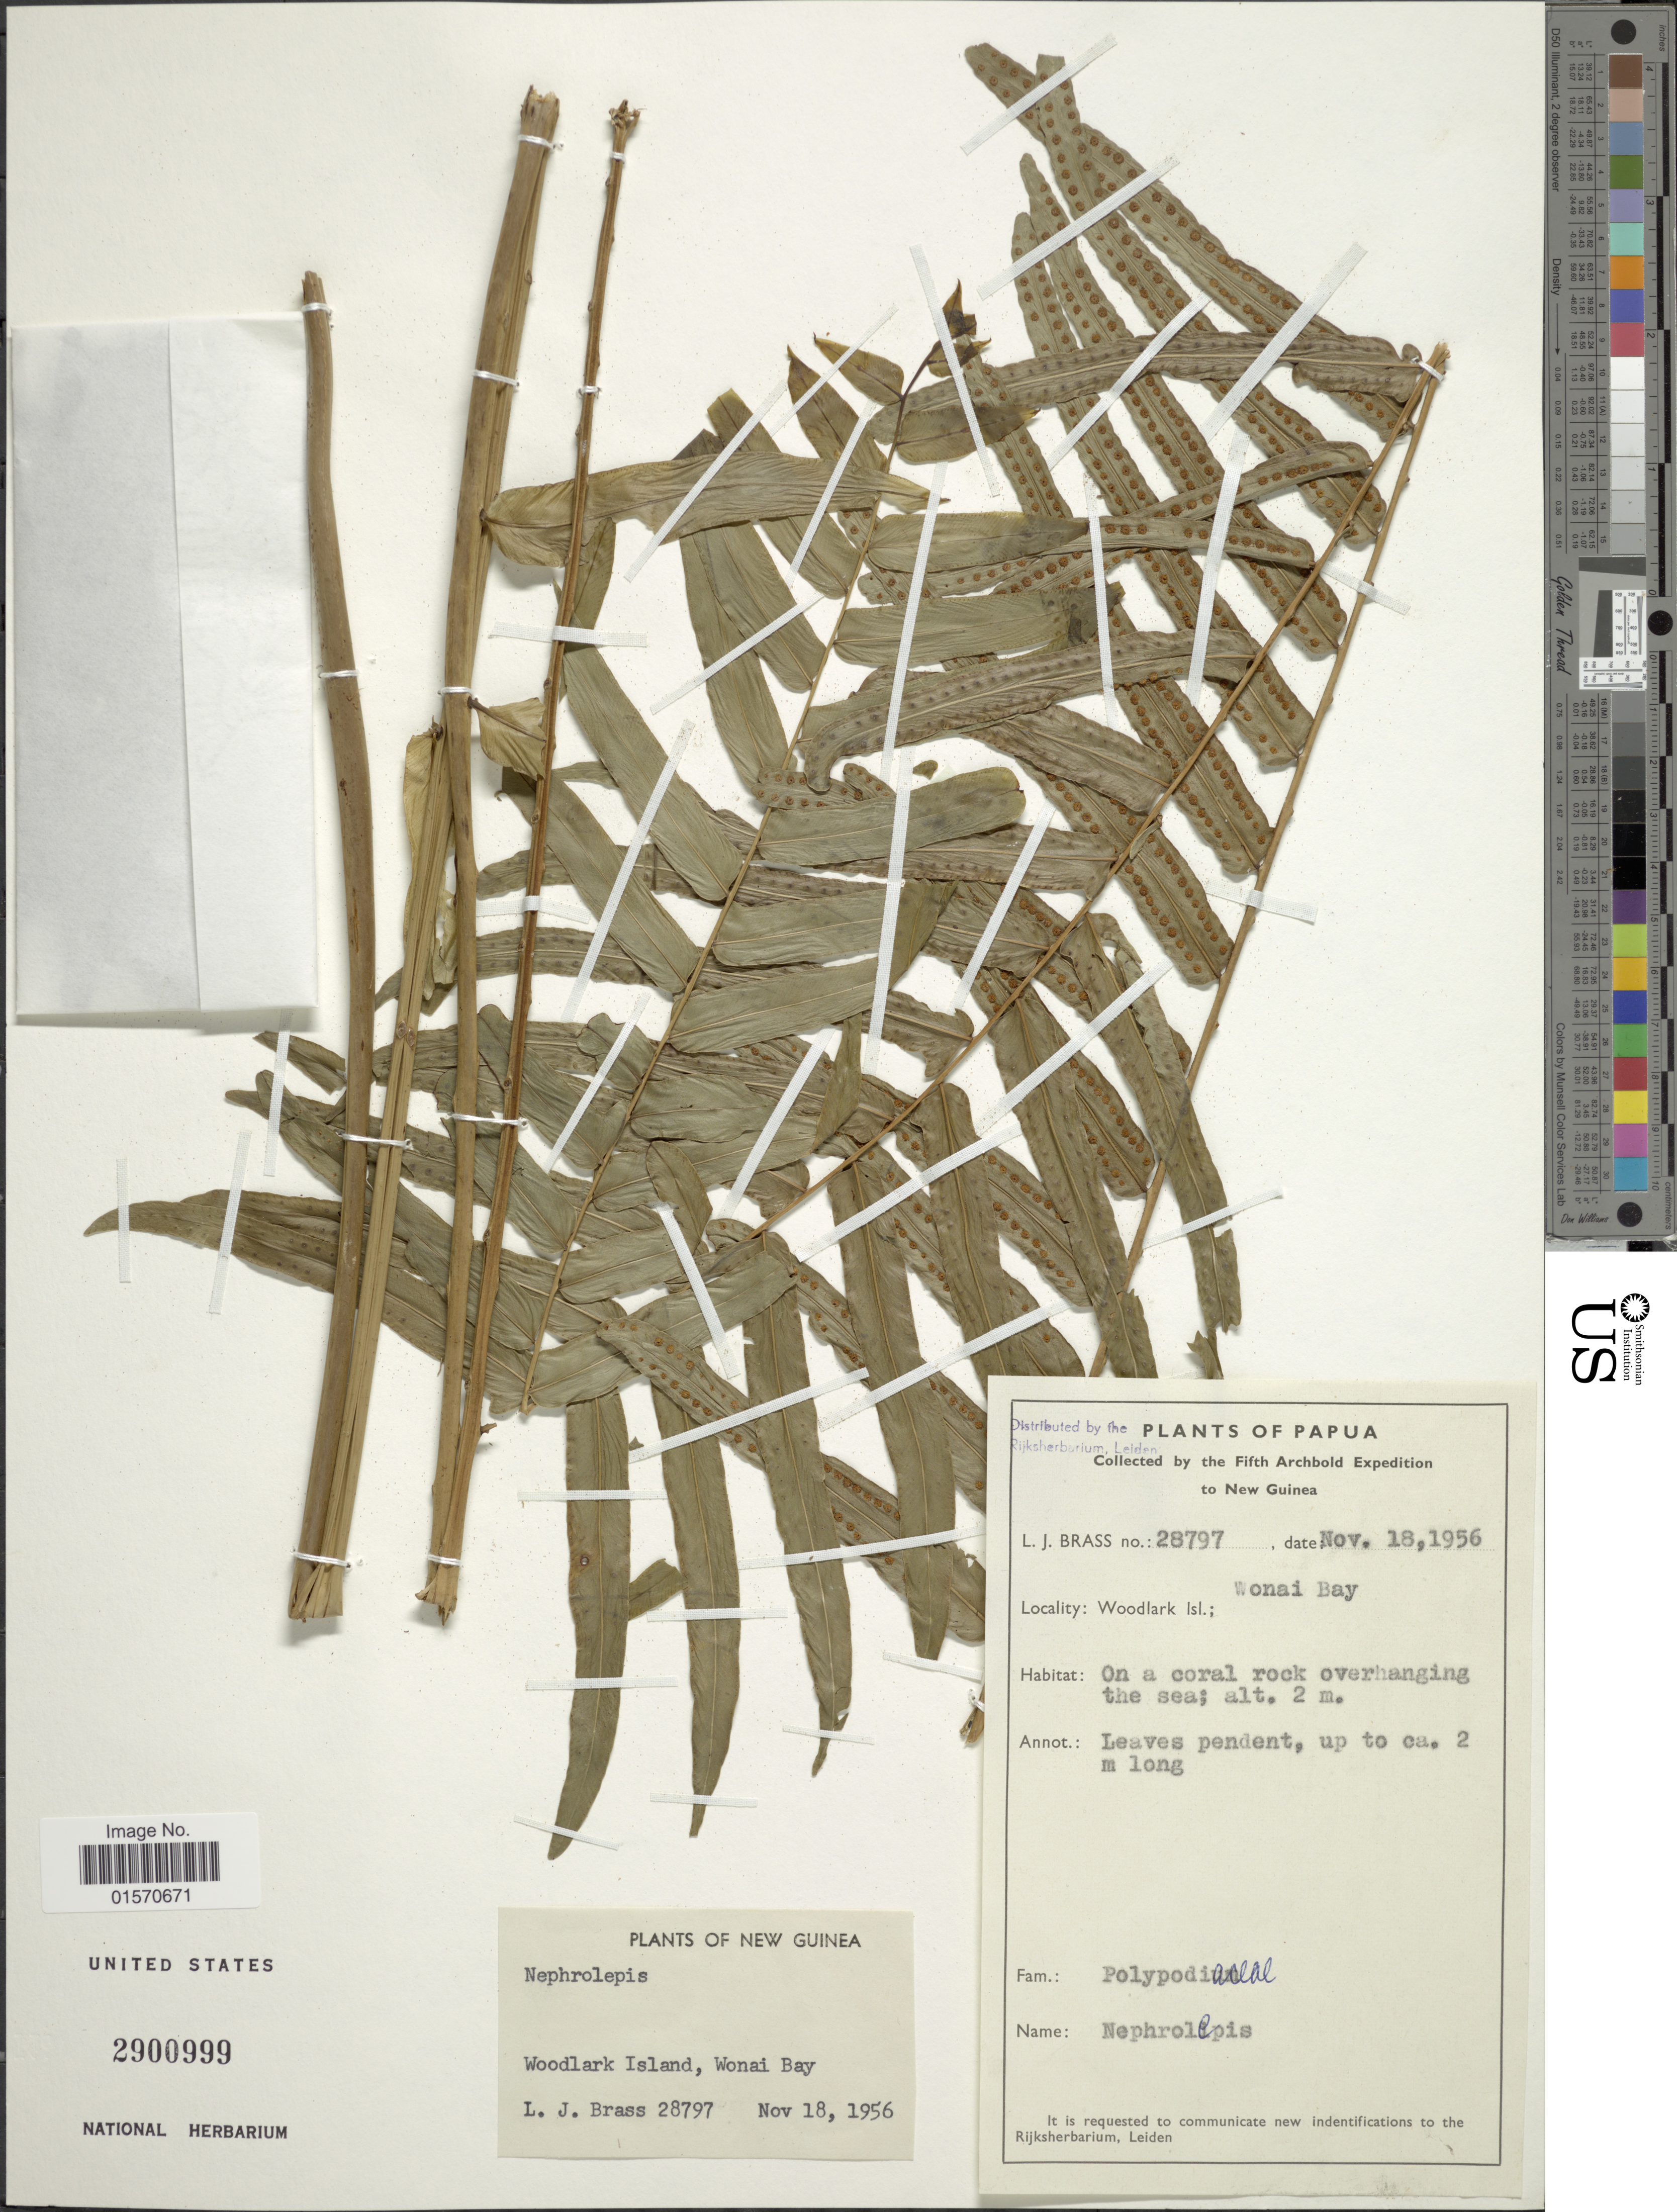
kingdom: Plantae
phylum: Tracheophyta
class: Polypodiopsida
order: Polypodiales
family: Nephrolepidaceae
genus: Nephrolepis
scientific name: Nephrolepis persicifolia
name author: Christ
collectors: L. J. Brass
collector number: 28797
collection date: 1956-11-18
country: Papua New Guinea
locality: Papua. New Guinea. Woodlark Island, Wonai Bay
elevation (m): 2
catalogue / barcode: US 2900999